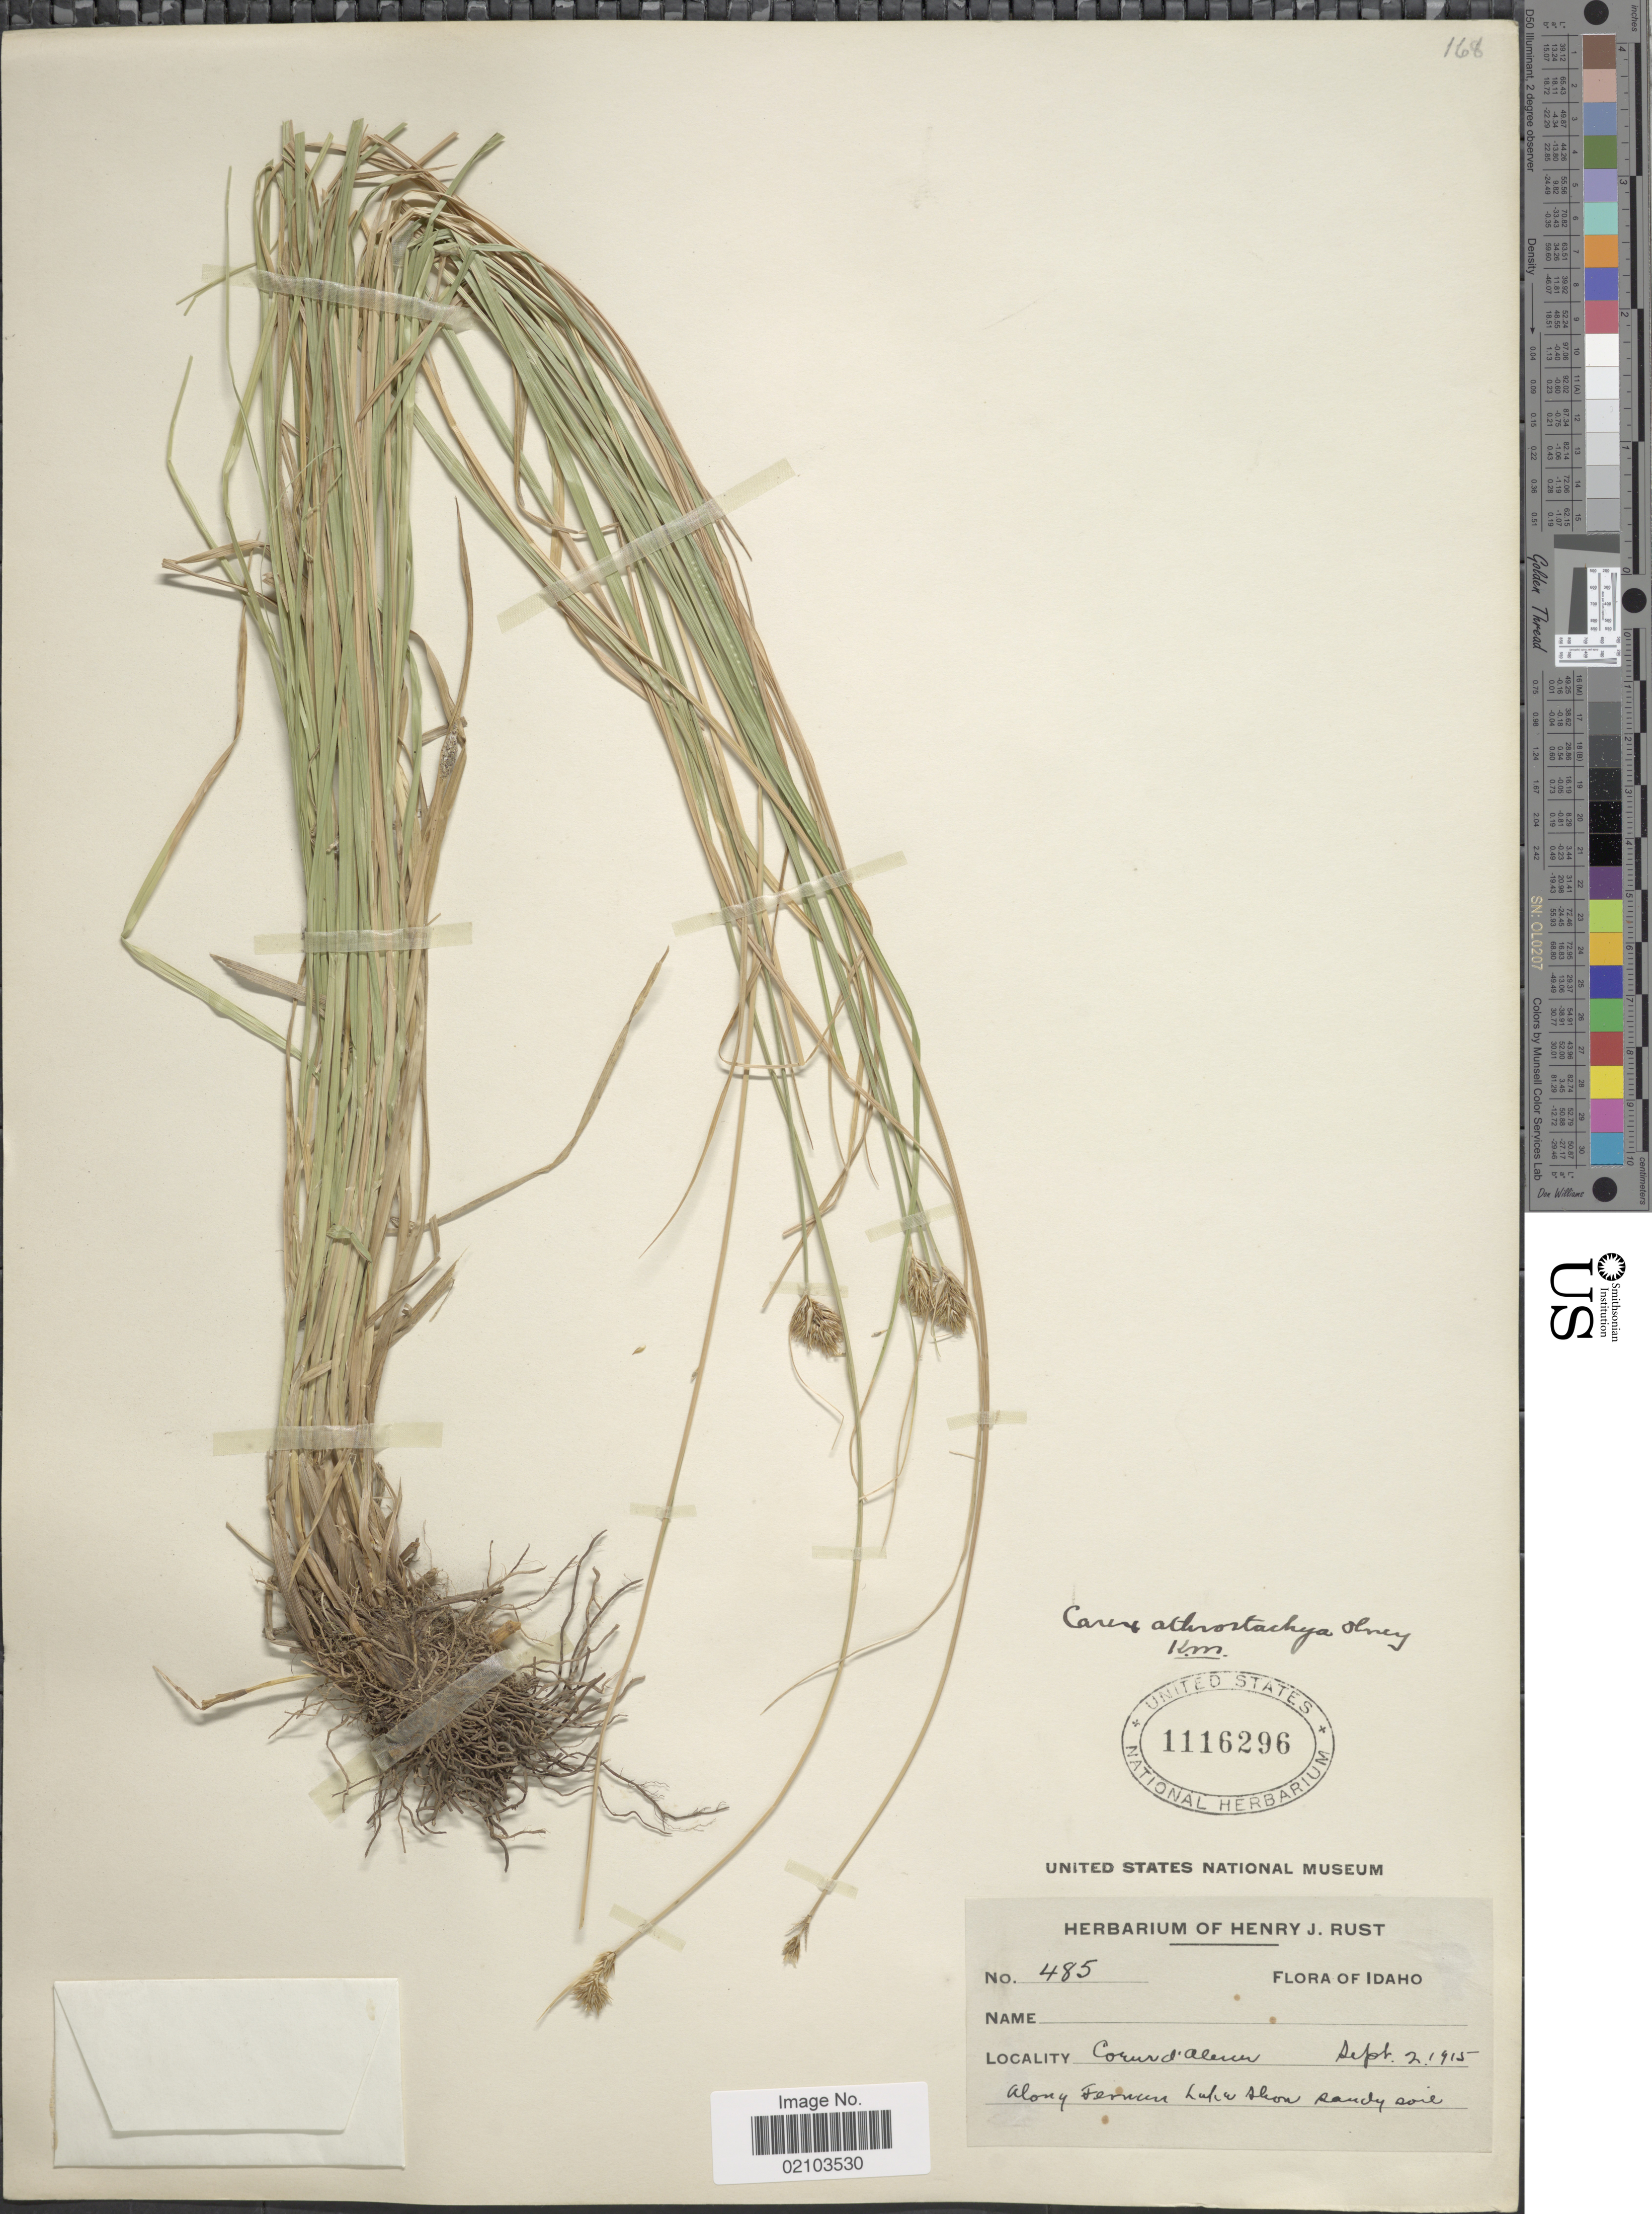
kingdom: Plantae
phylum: Tracheophyta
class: Liliopsida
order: Poales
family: Cyperaceae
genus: Carex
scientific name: Carex athrostachya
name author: Olney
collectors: ex herb. Henry J. Rust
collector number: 485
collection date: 1915-09-02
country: United States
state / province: Idaho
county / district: Kootenai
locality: Coeur d'Alene, along Fernan Lake shore sandy soil.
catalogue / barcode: US 1116296